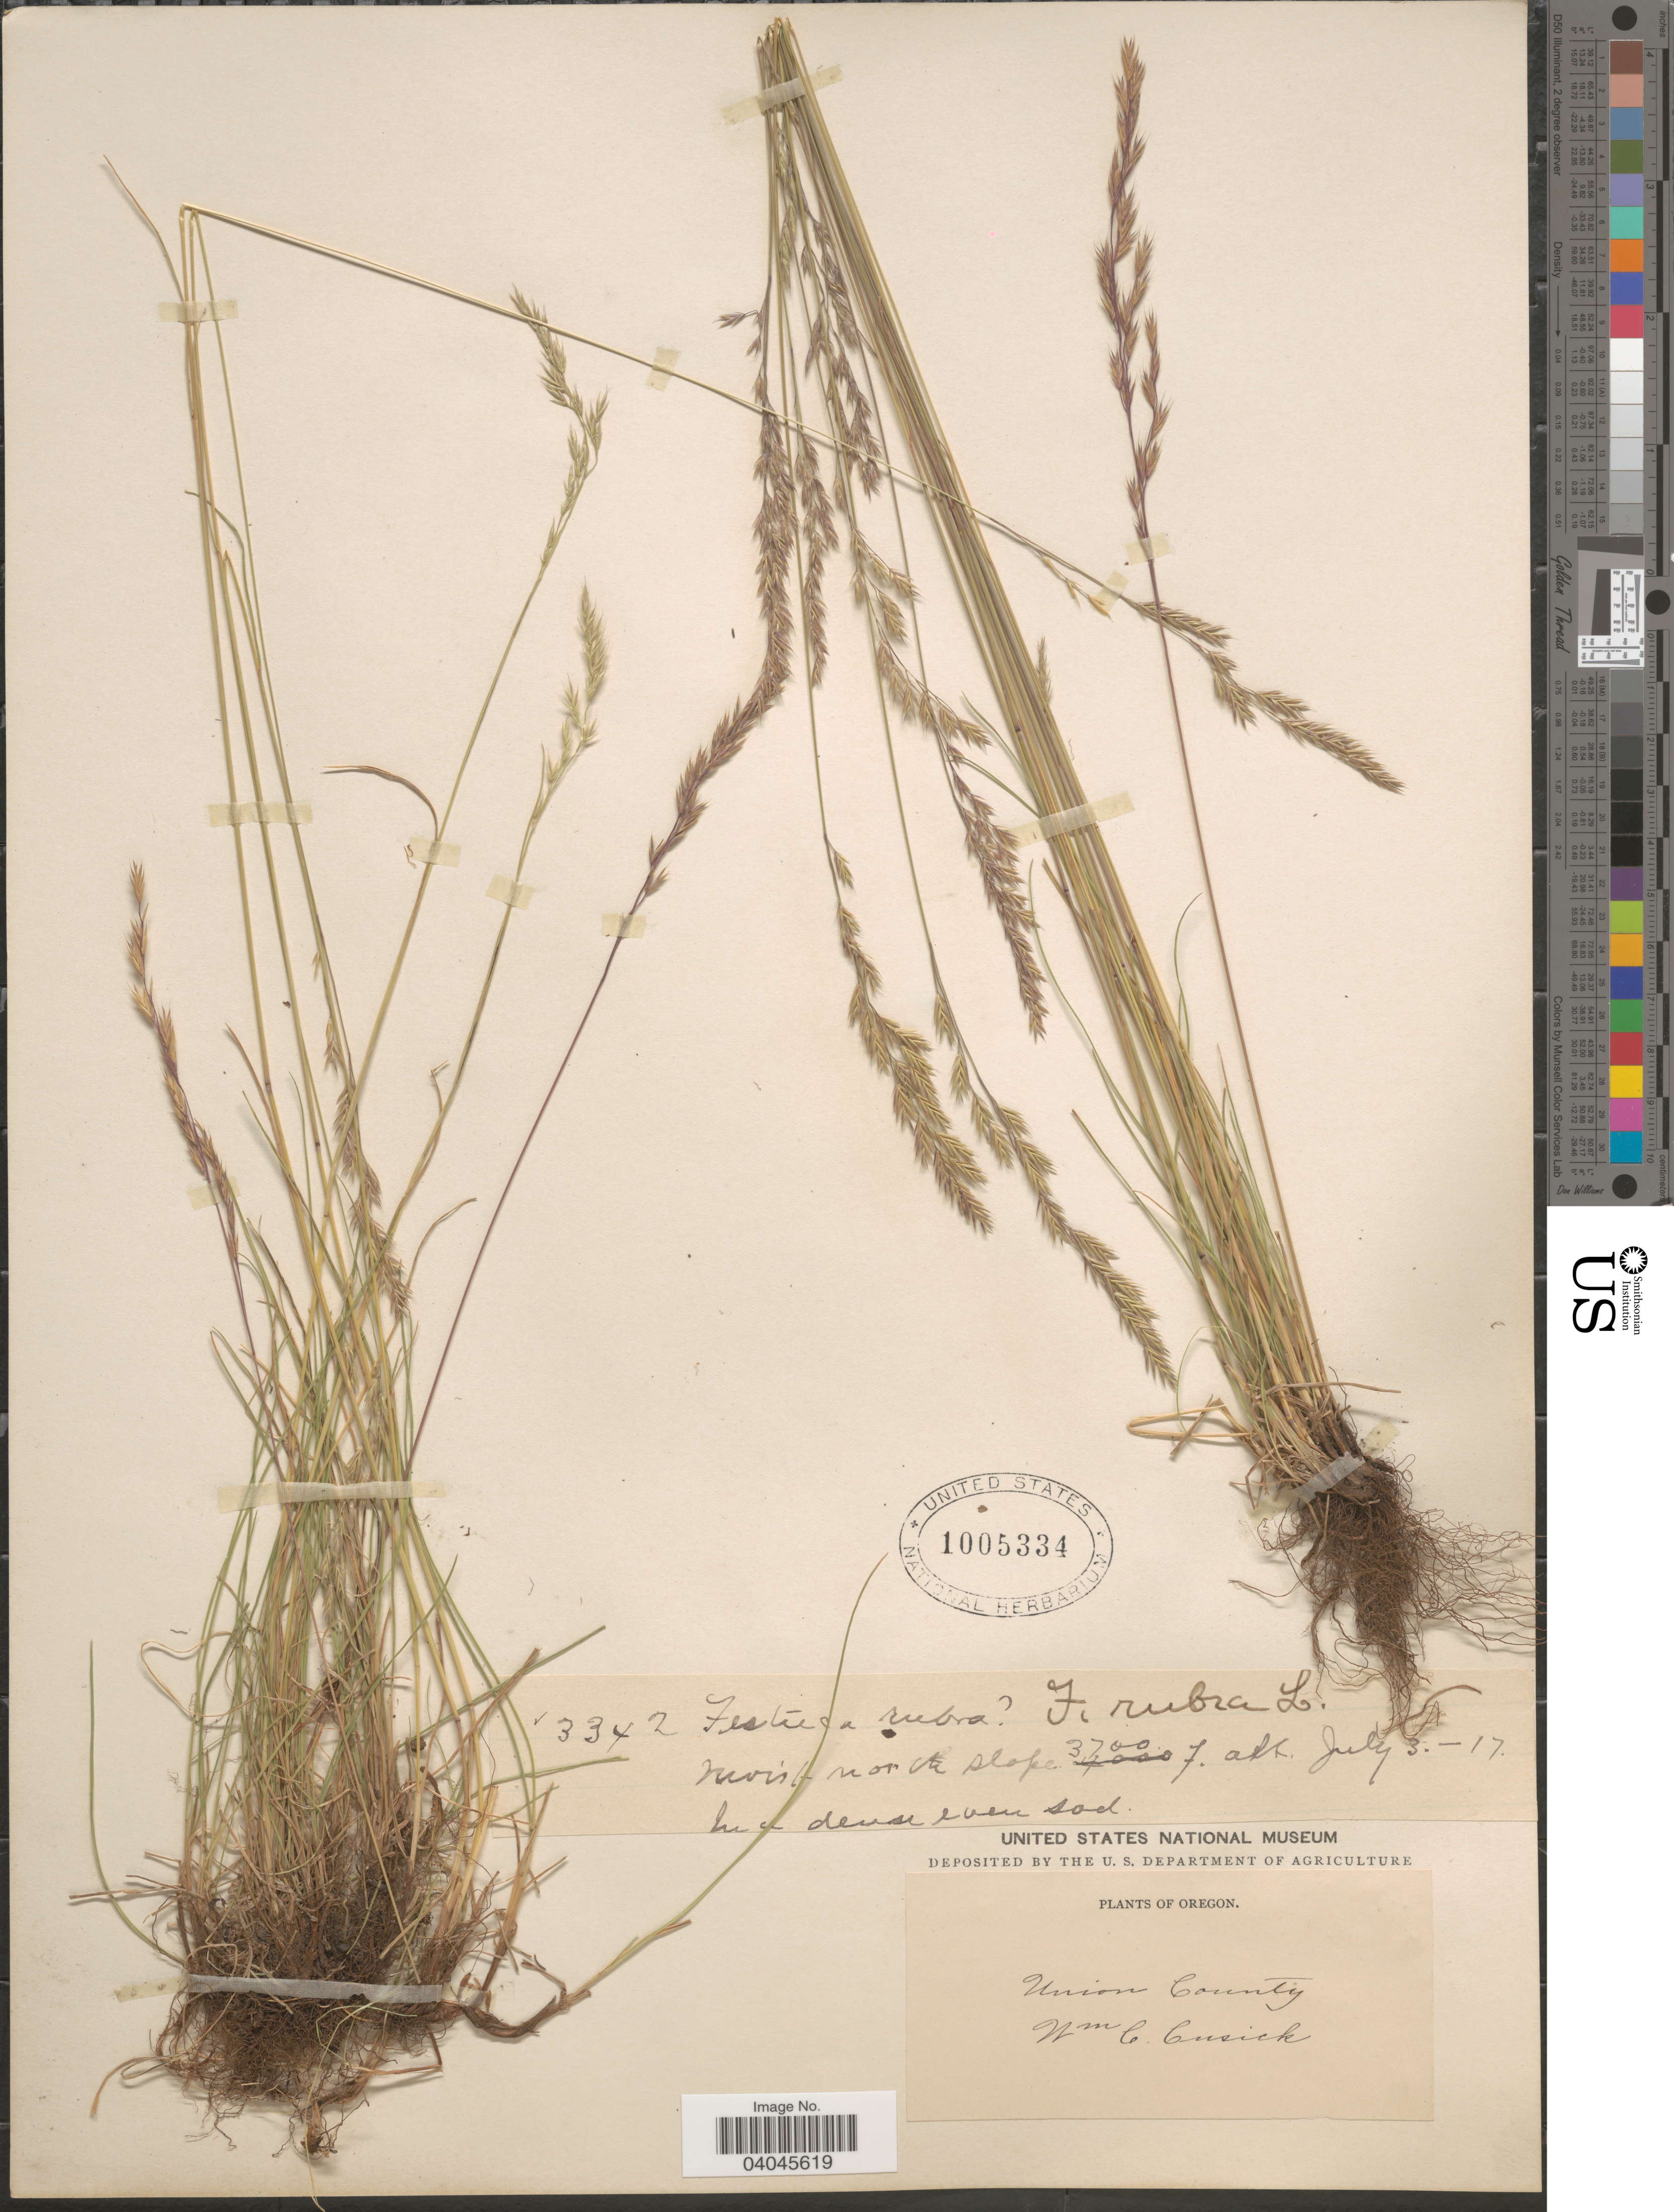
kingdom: Plantae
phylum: Tracheophyta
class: Liliopsida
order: Poales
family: Poaceae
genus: Festuca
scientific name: Festuca rubra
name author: L.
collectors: W. C. Cusick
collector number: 13342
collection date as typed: Transcribed d/m/y: 3/7/17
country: United States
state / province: Oregon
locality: Union County. Moist north slope.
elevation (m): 1128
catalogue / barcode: US 1005334